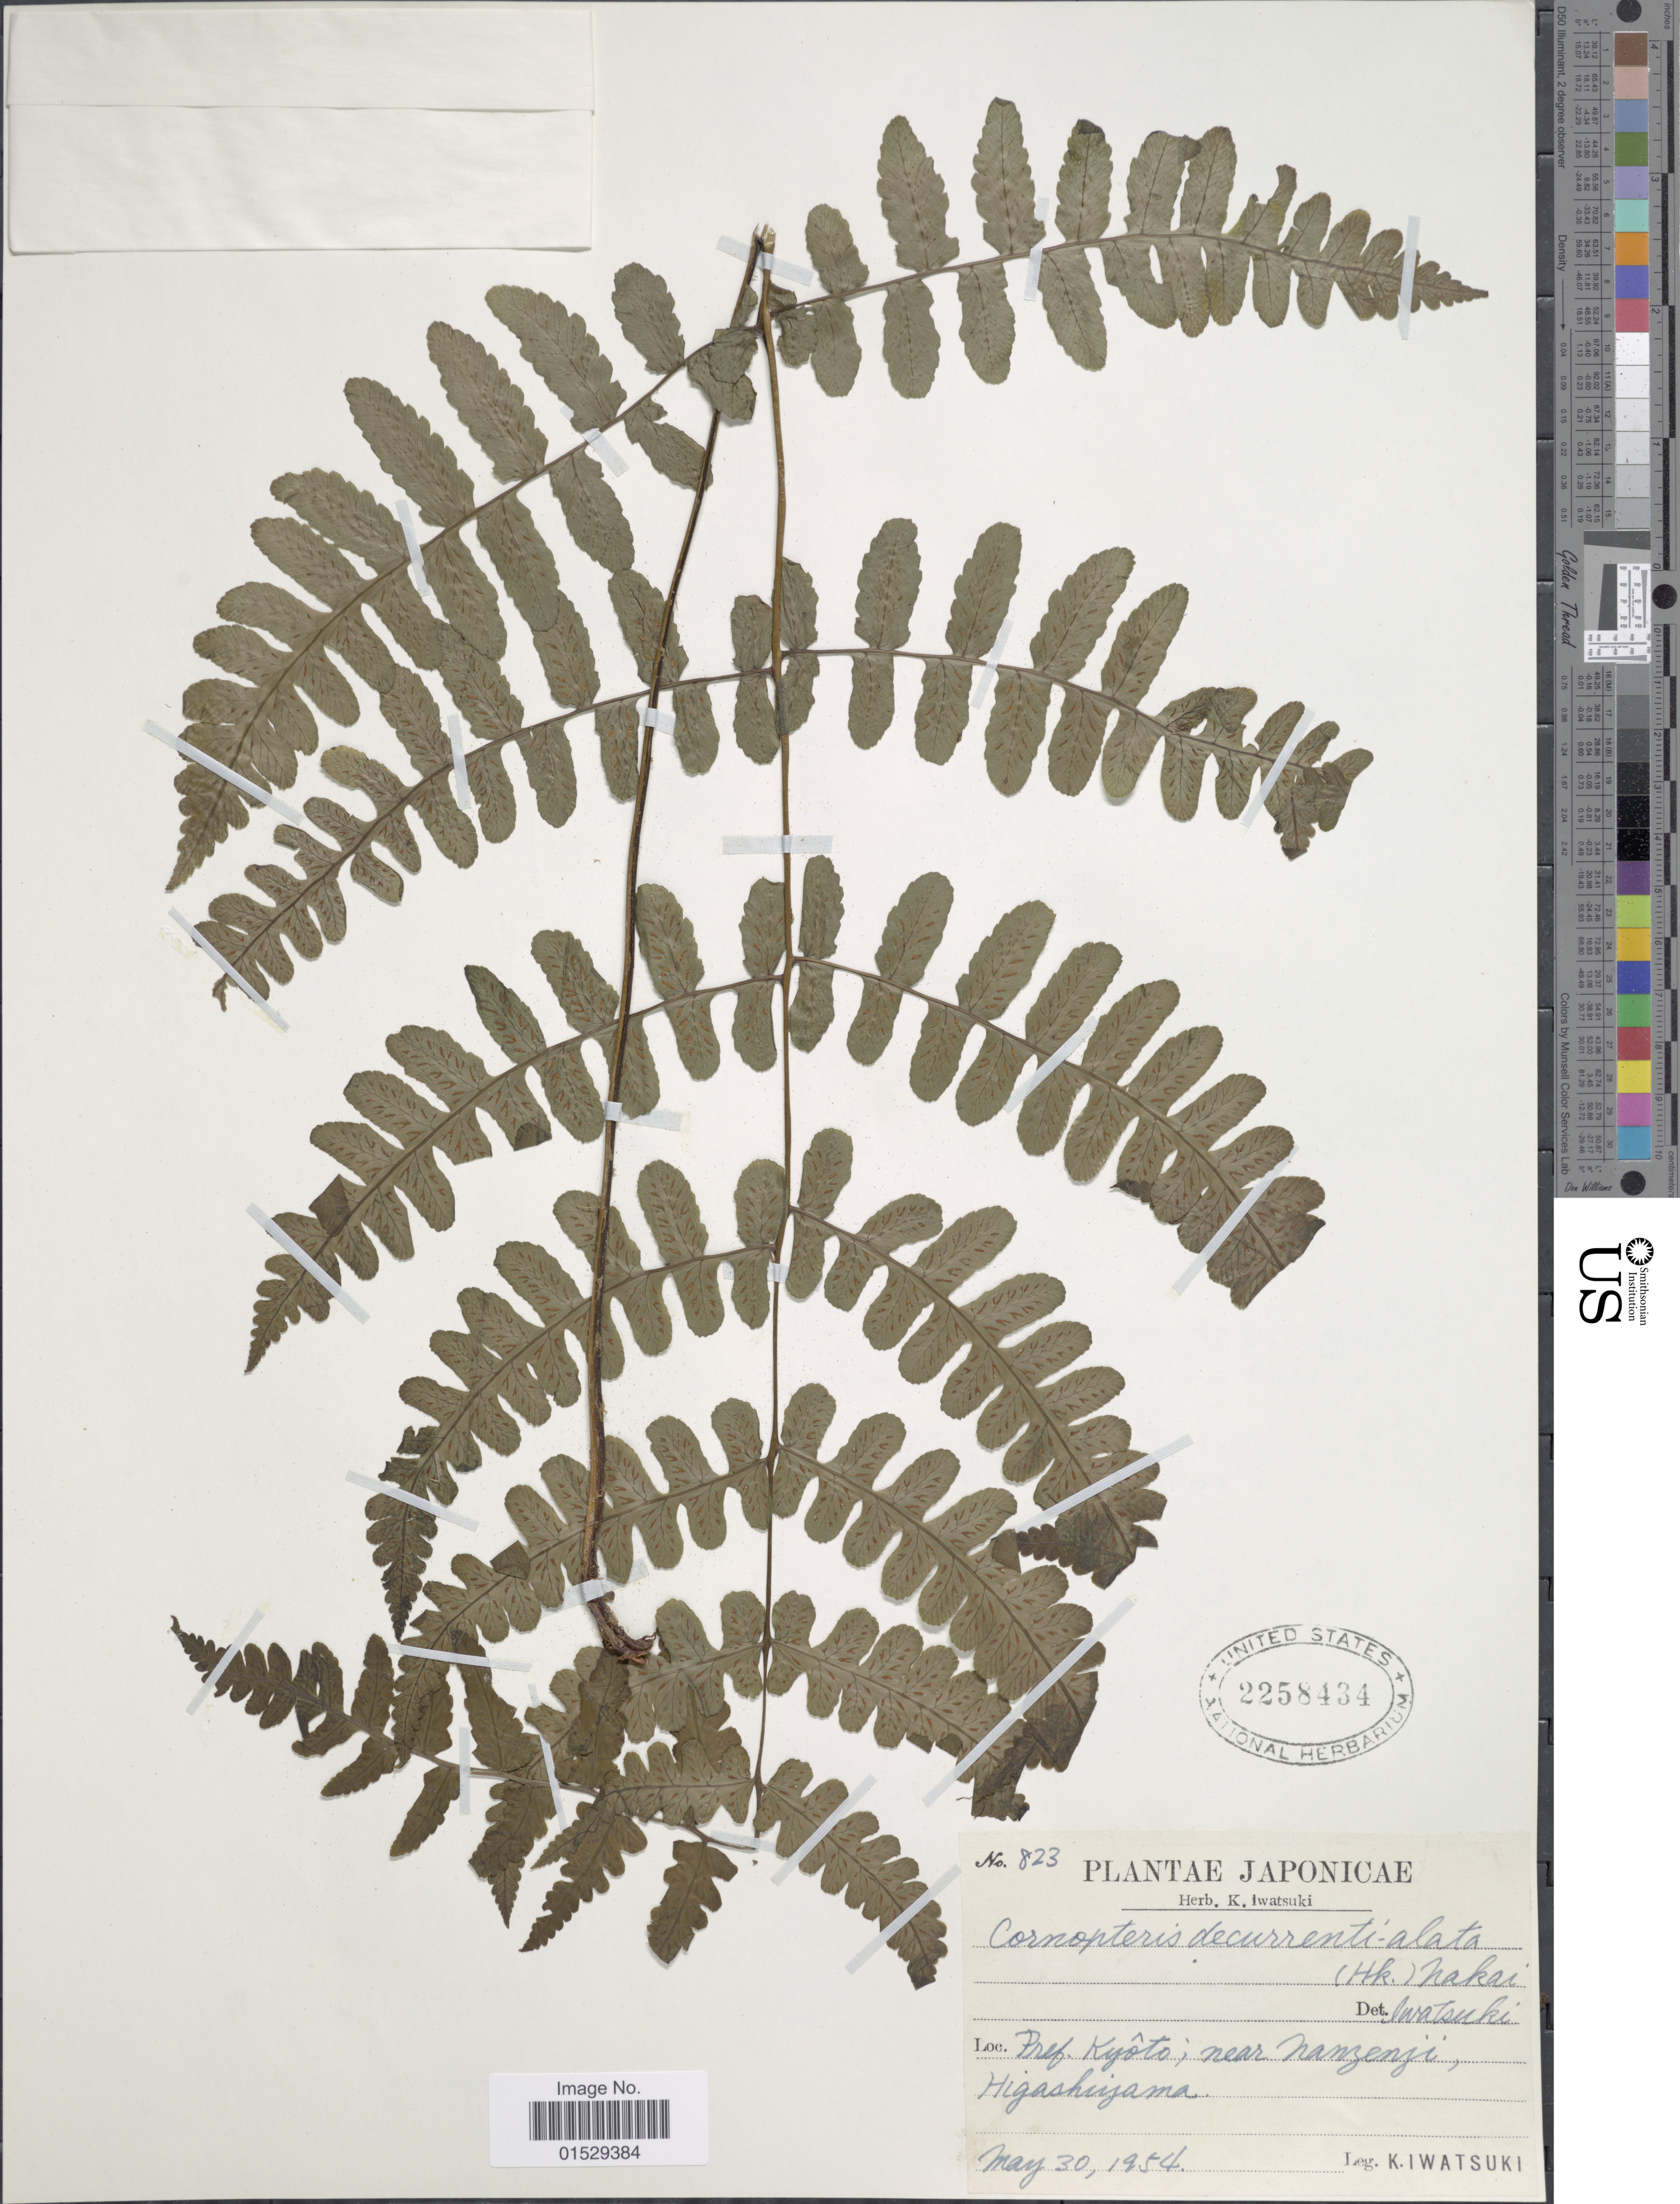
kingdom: Plantae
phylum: Tracheophyta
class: Polypodiopsida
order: Polypodiales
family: Athyriaceae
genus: Cornopteris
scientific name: Cornopteris decurrentialata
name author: (Hook.) Nakai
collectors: K. Iwatsuki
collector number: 823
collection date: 1954-05-30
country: Japan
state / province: Kyoto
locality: Pref. Kyoto; near Nanzenji, Higashiyama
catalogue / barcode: US 2258434